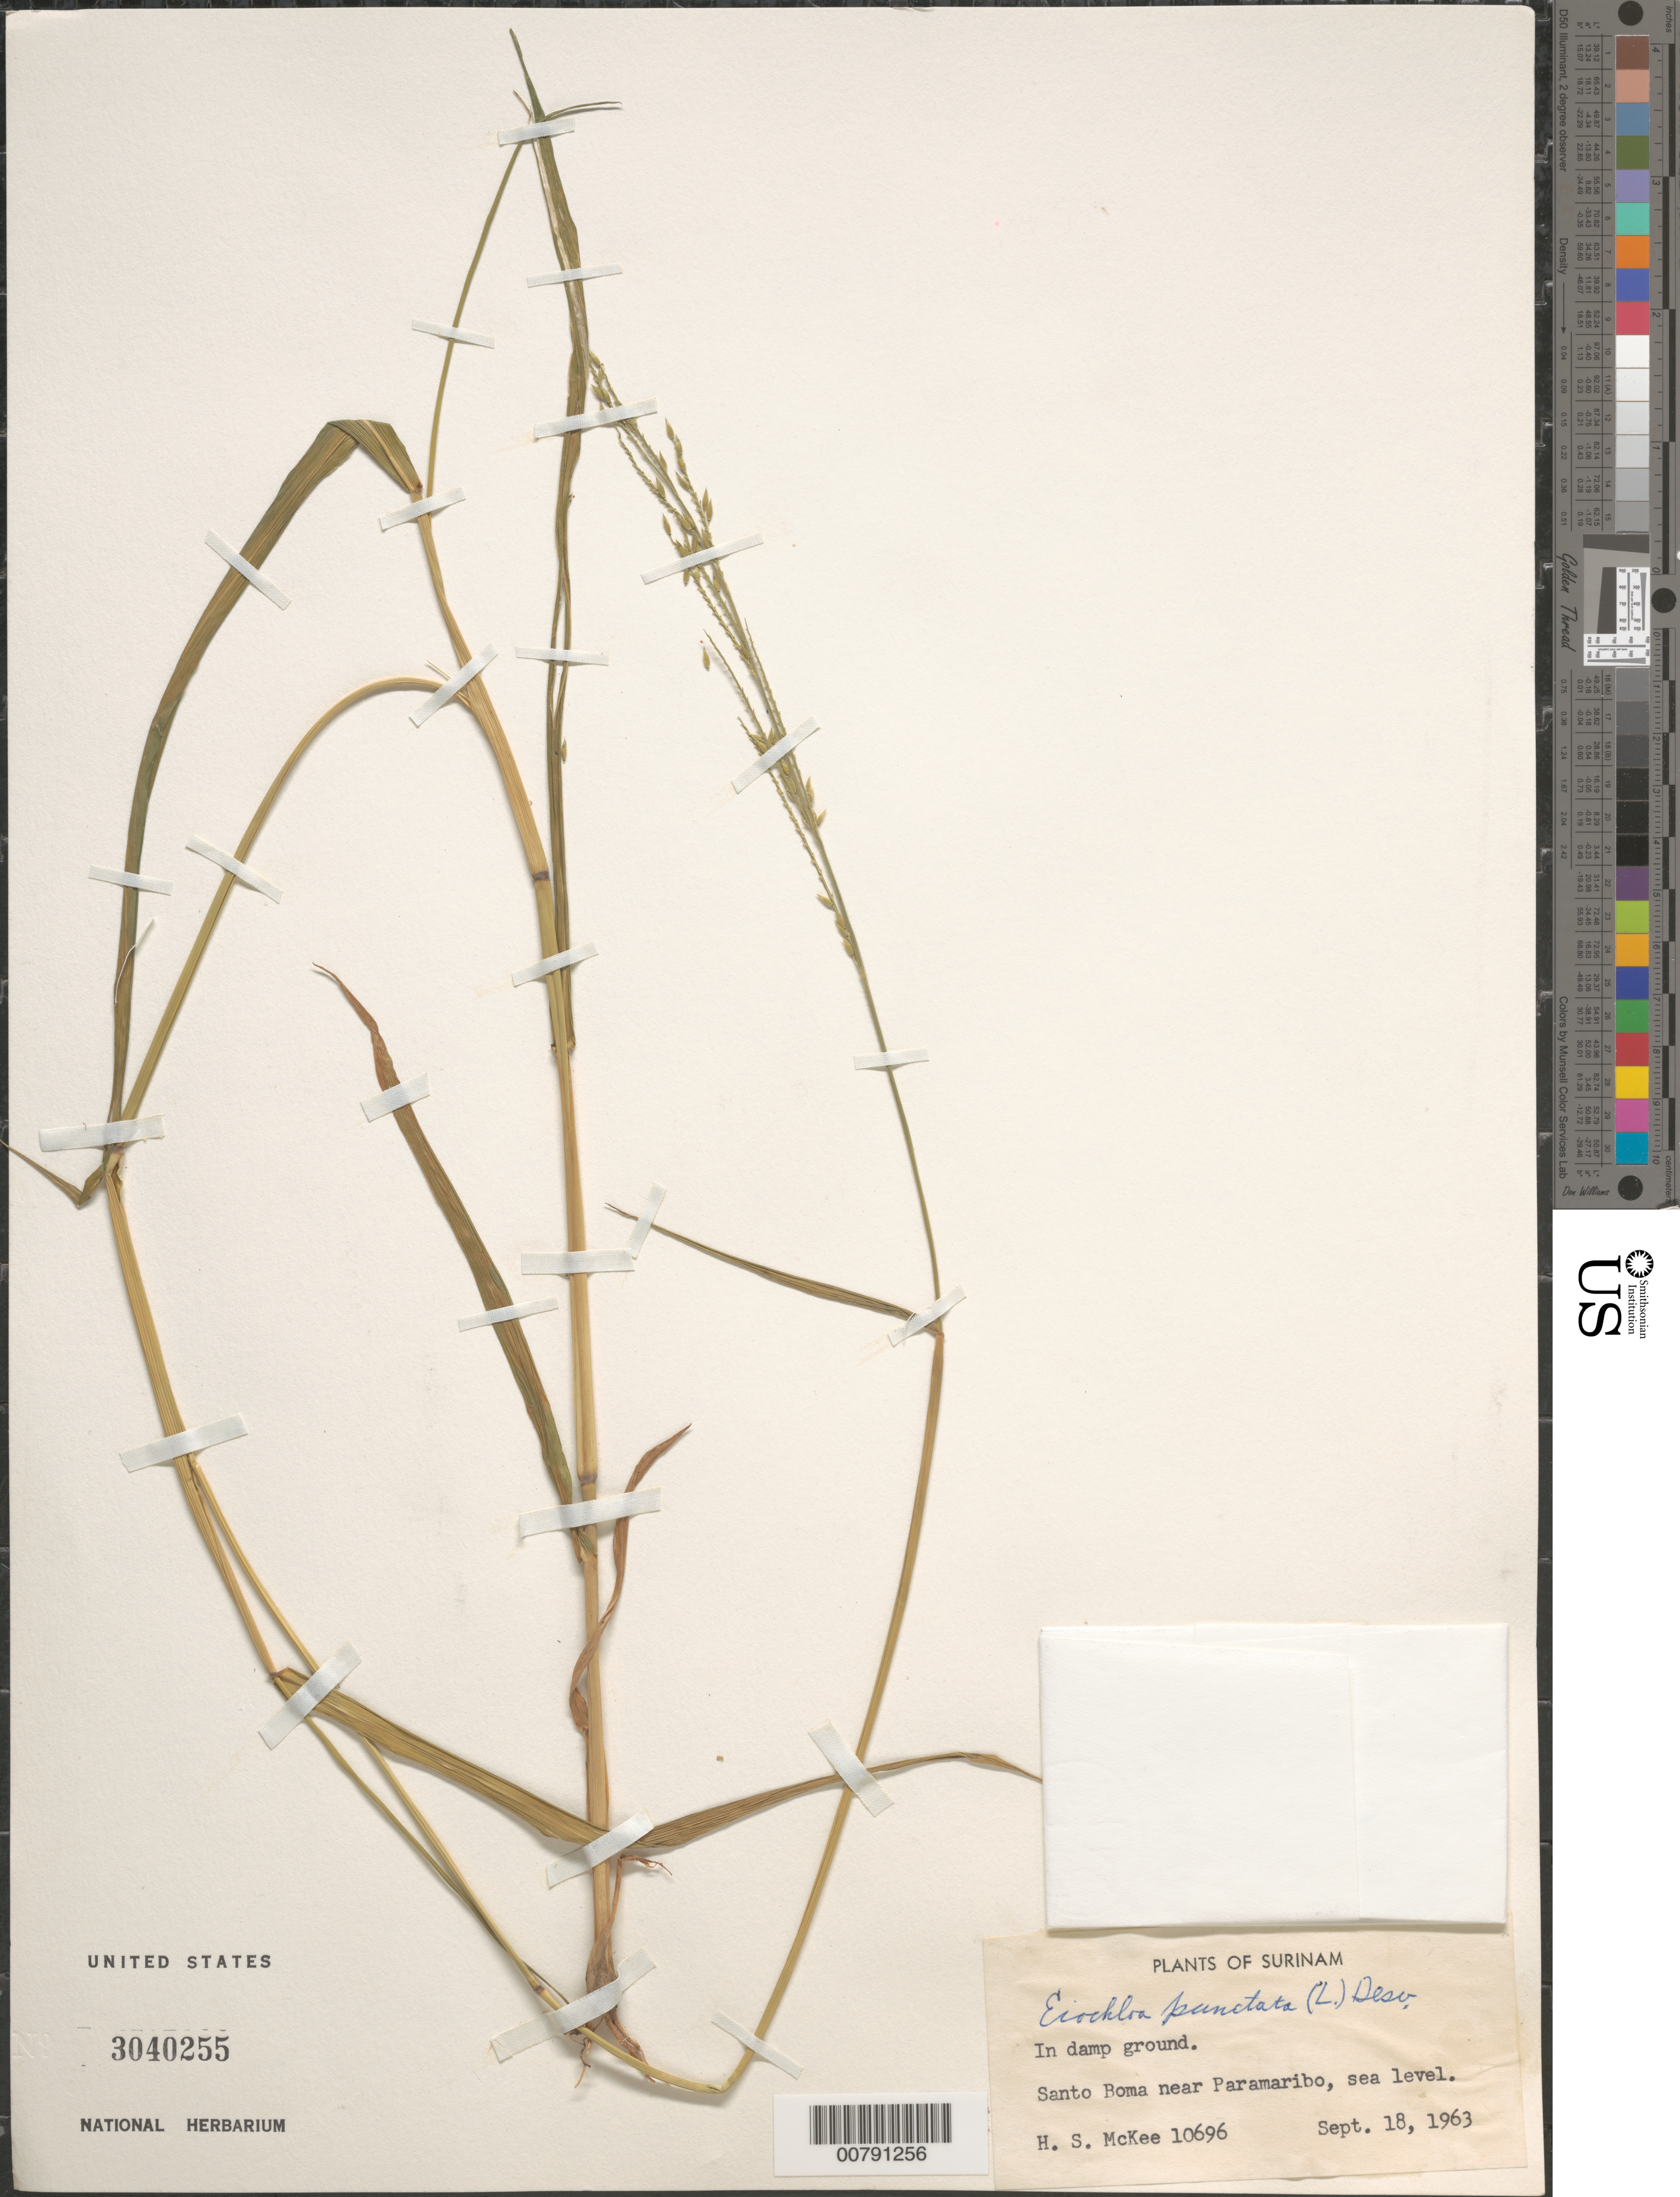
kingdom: Plantae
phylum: Tracheophyta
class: Liliopsida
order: Poales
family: Poaceae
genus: Eriochloa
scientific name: Eriochloa punctata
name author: (L.) Desv. ex Ham.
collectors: H. S. McKee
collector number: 10696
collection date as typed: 18-Sep-63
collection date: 1963-09-18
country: Suriname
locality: Santo Boma near Paramaribo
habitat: Damp ground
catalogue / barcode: US 3040255